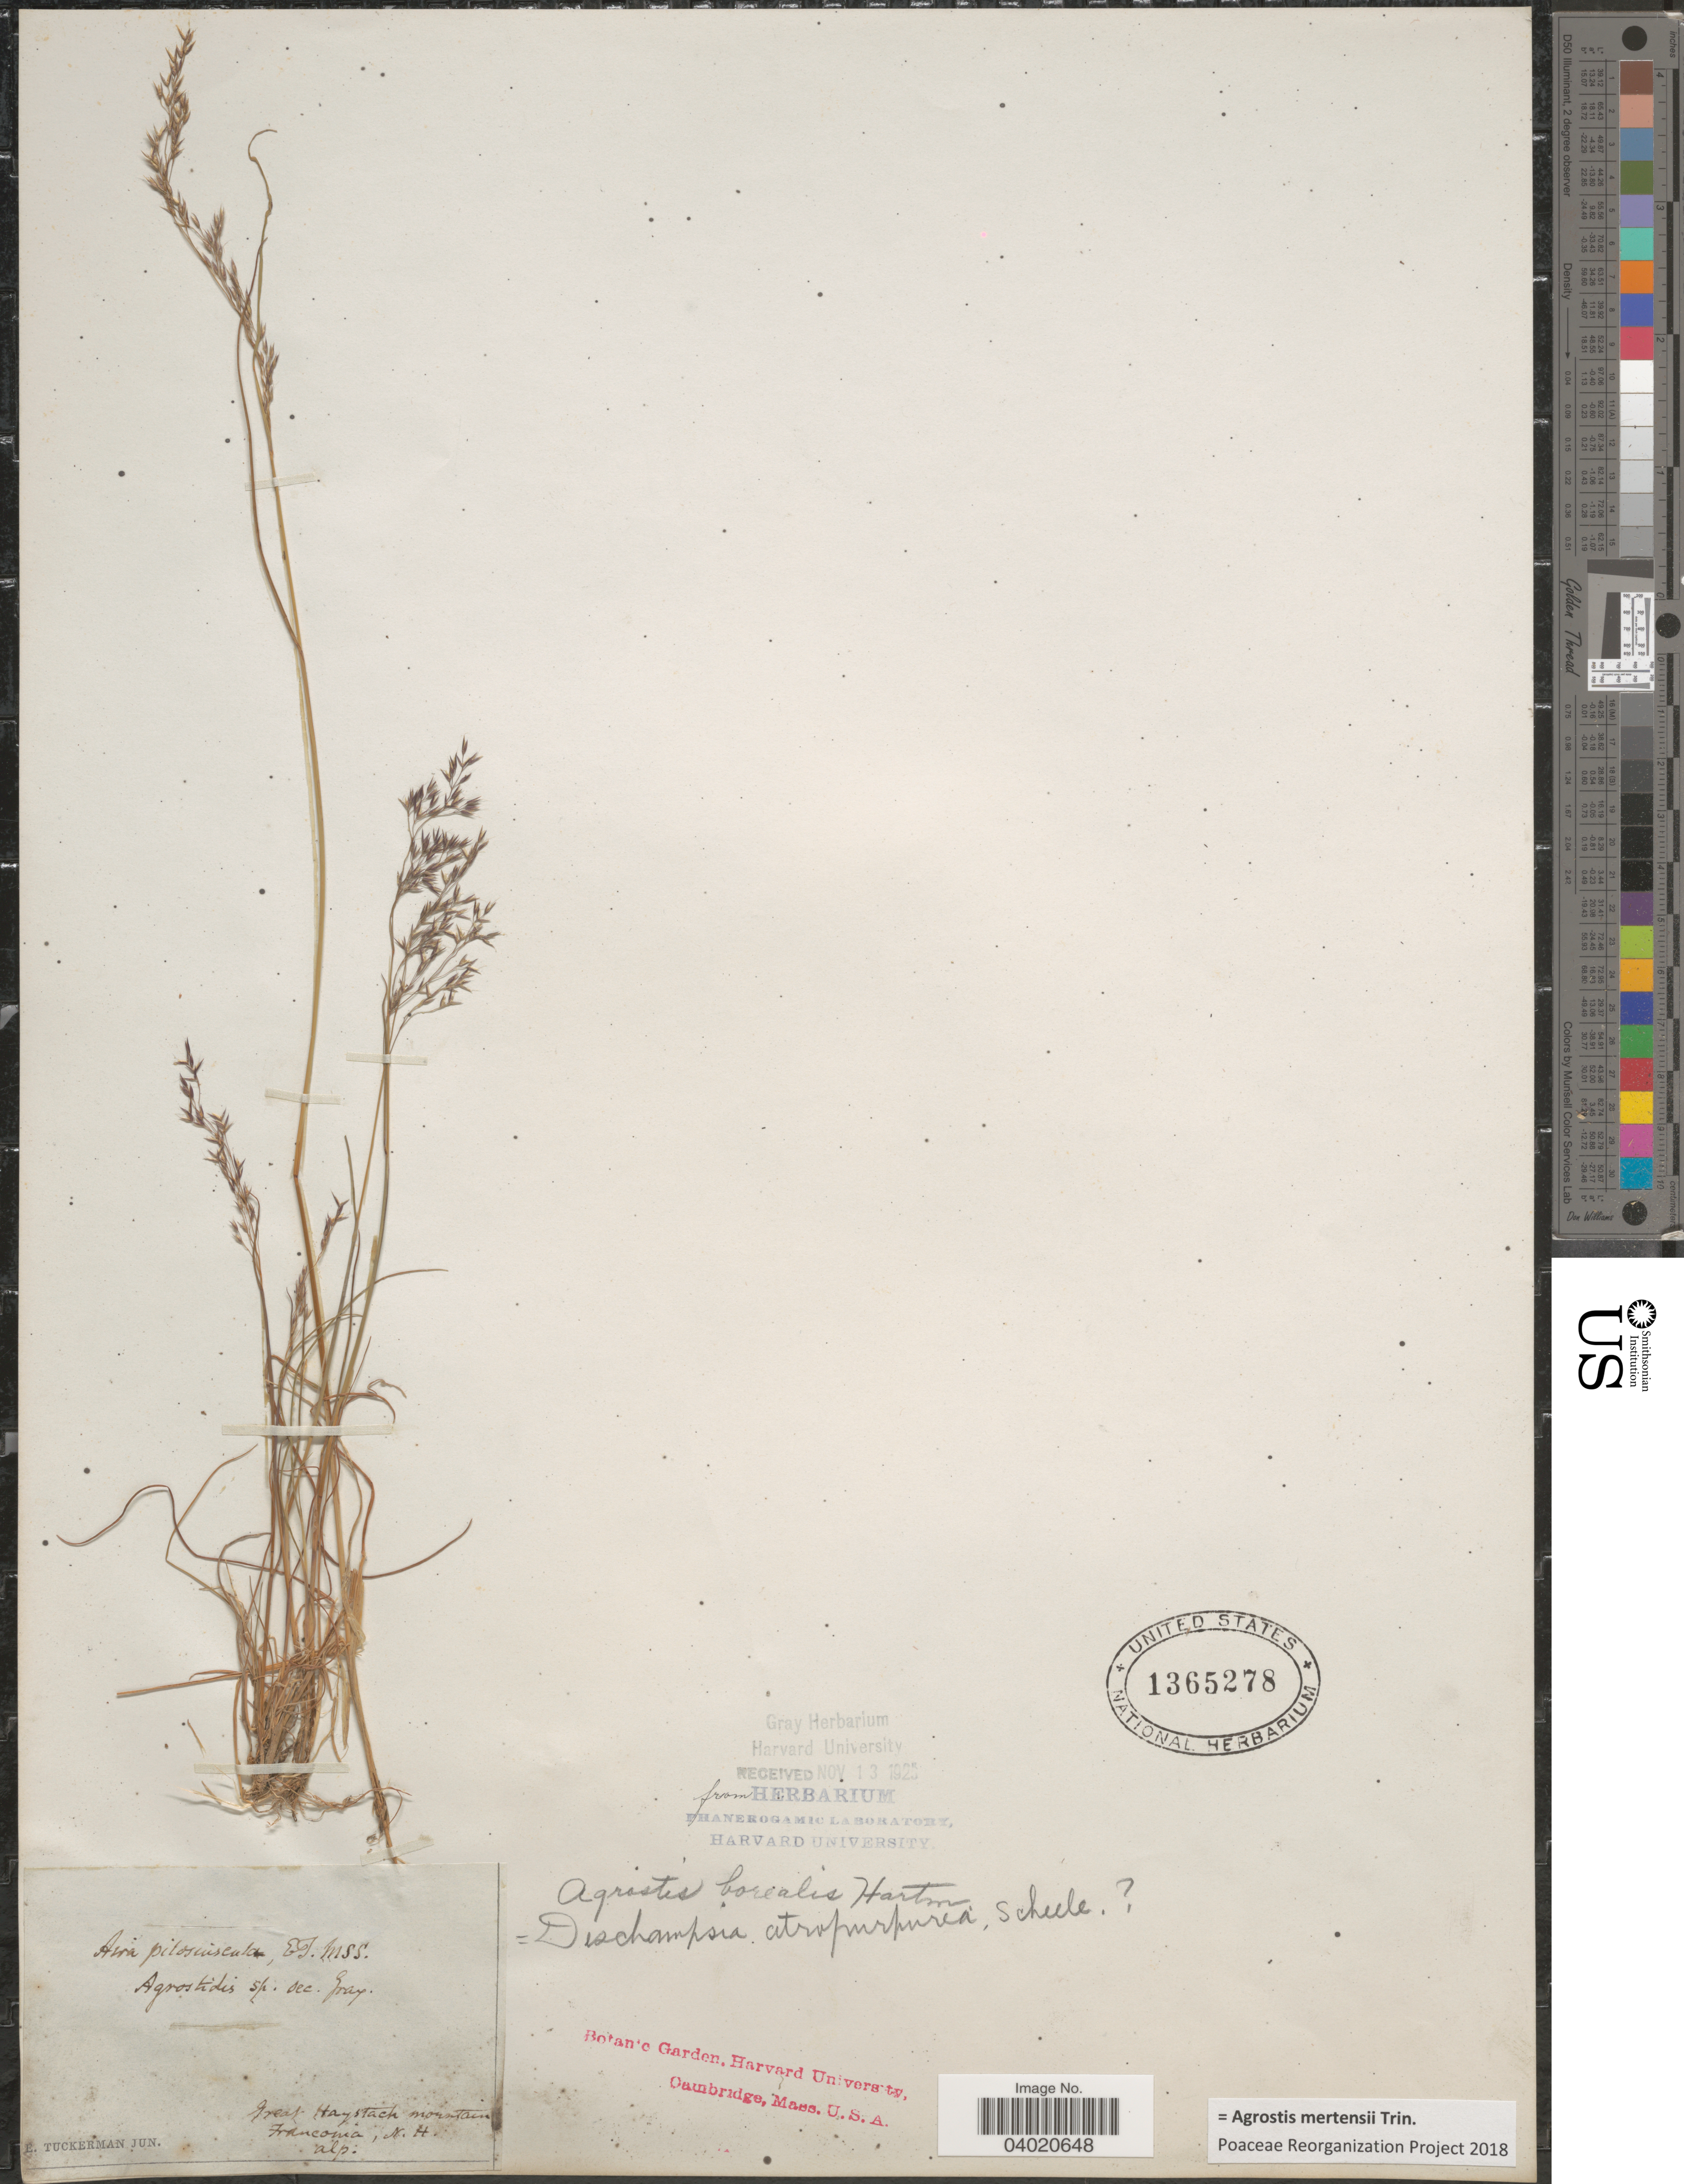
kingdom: Plantae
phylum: Tracheophyta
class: Liliopsida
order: Poales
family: Poaceae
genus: Agrostis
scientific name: Agrostis mertensii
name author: Trin.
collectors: E. Tuckerman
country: United States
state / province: New Hampshire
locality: Great Haystach mountain. Alp.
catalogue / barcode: US 1365278